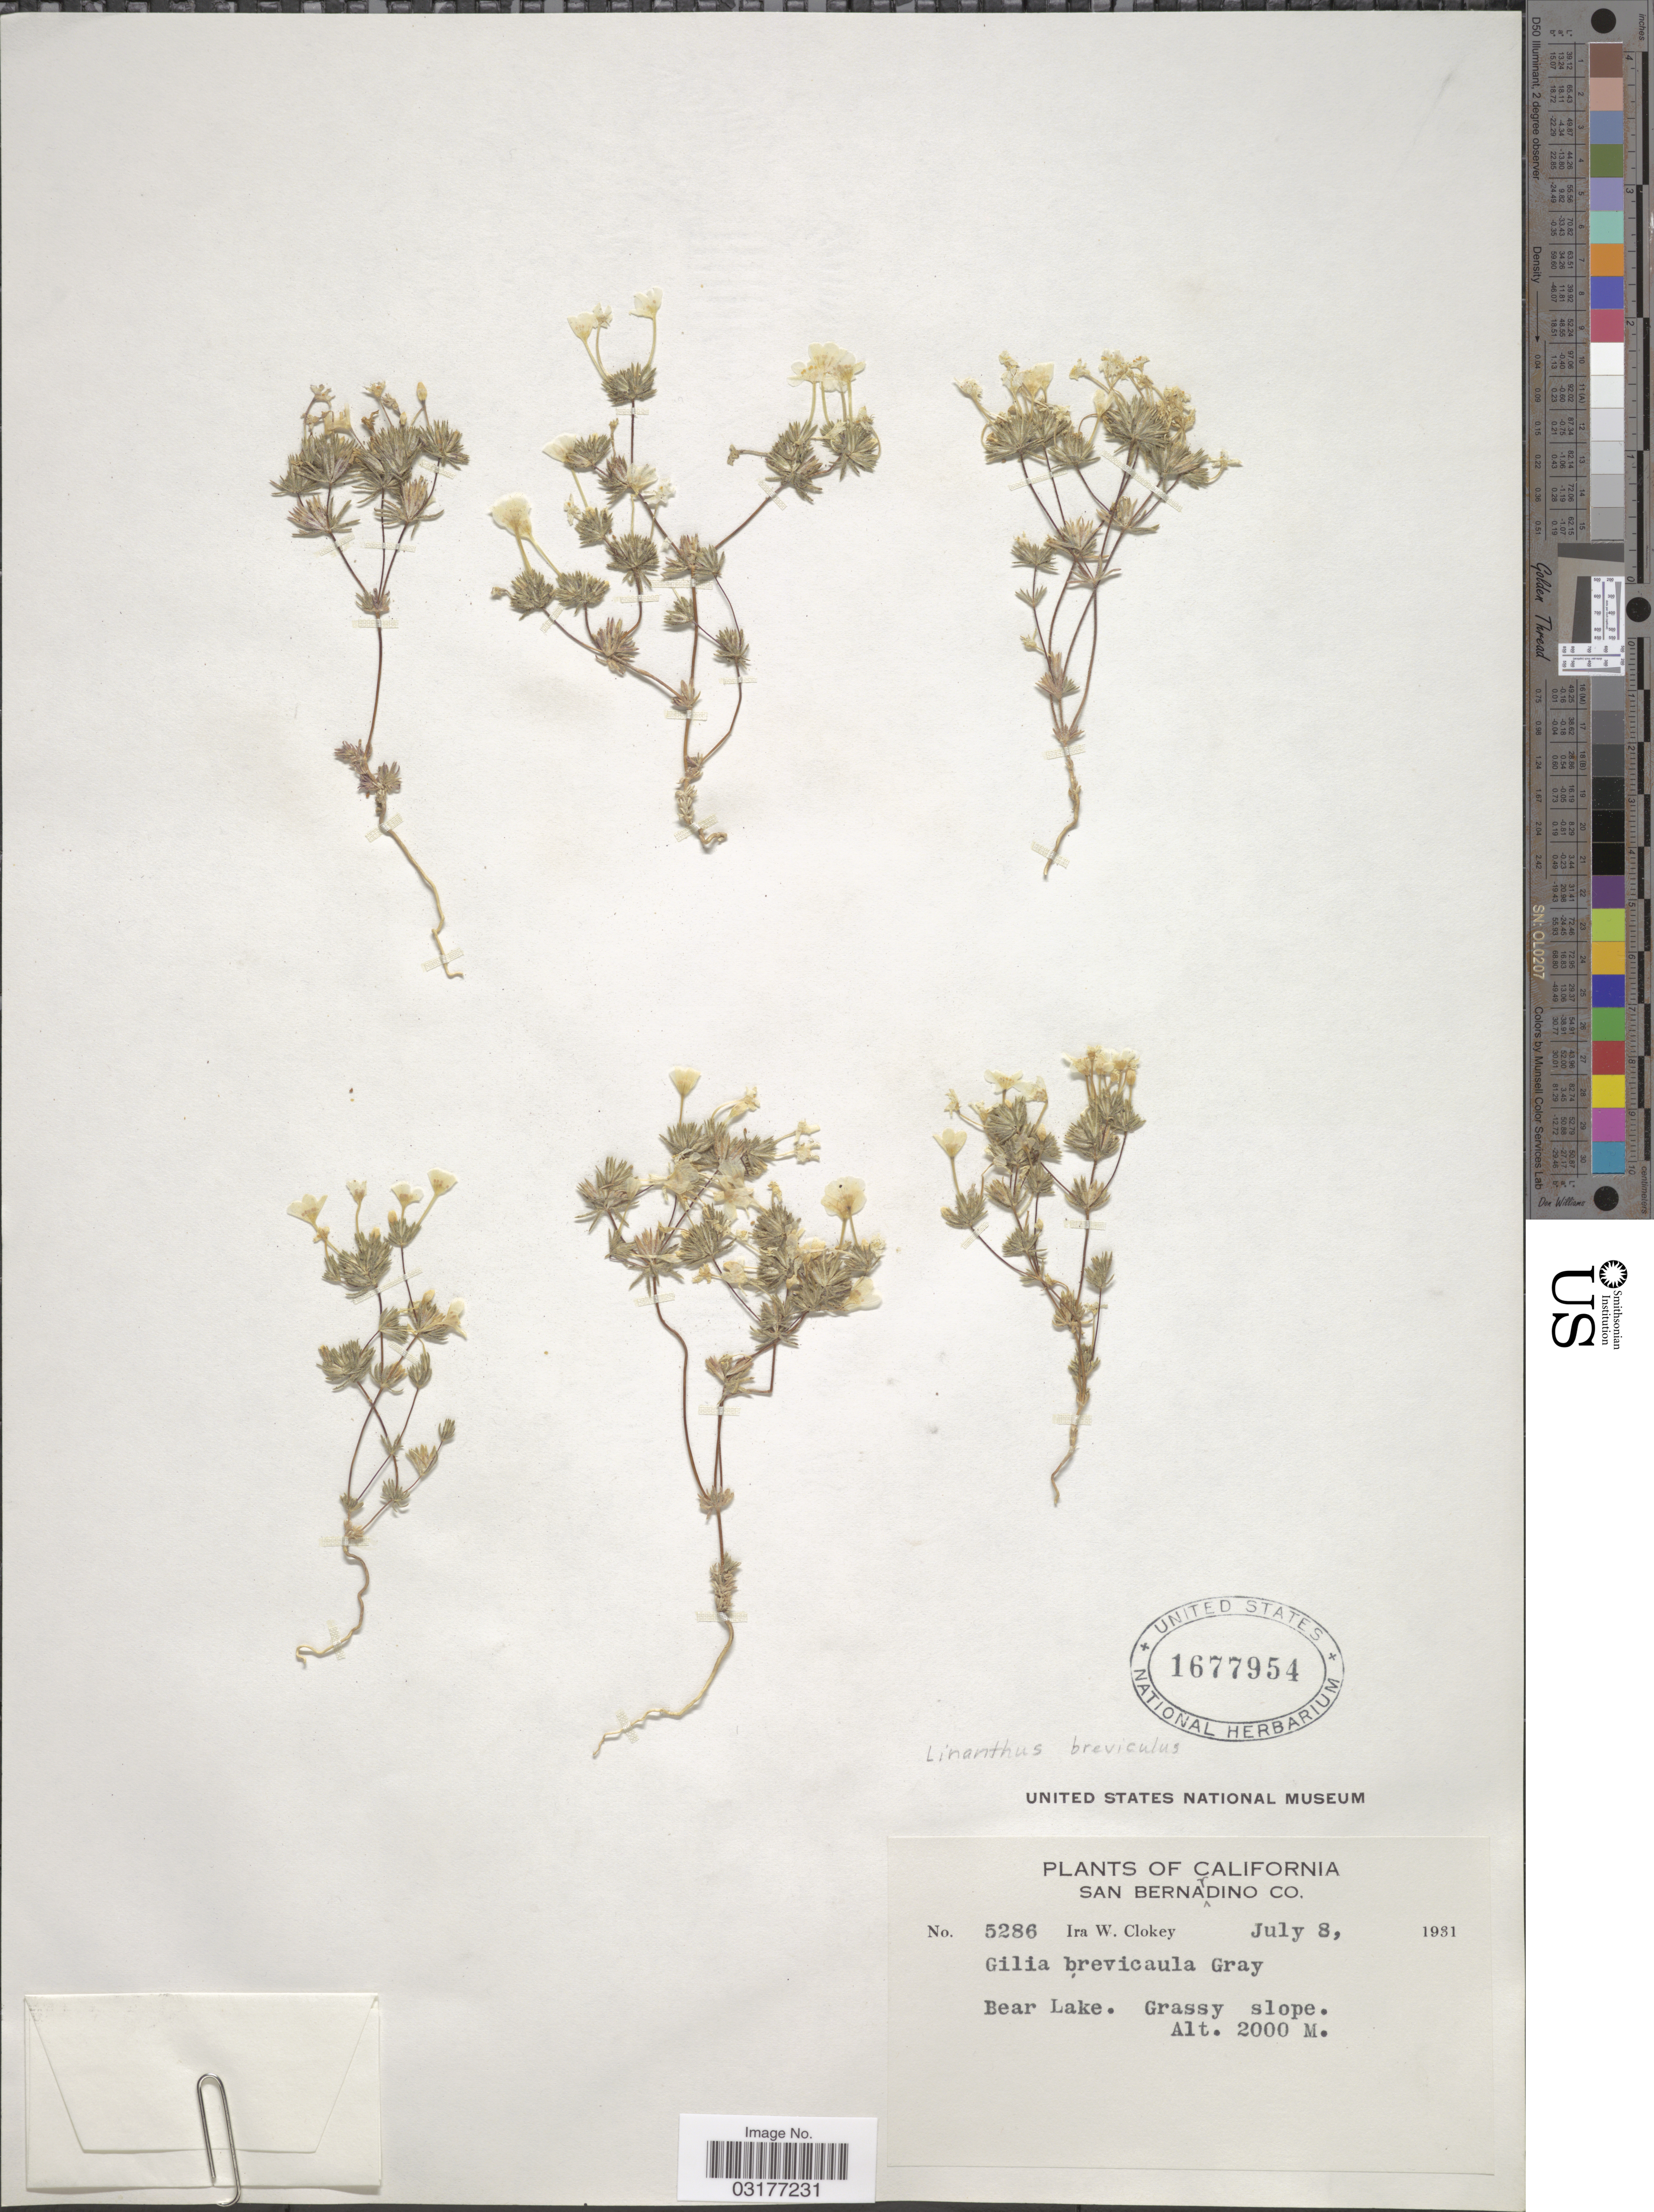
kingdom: Plantae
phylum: Tracheophyta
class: Magnoliopsida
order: Ericales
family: Polemoniaceae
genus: Leptosiphon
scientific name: Leptosiphon breviculus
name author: (A. Gray) J.M. Porter & L.A. Johnson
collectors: I. W. Clokey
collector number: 5286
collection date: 1931-07-08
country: United States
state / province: California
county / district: San Bernardino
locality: San Bernardino Co. Bear Lake.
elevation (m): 2000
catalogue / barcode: US 1677954